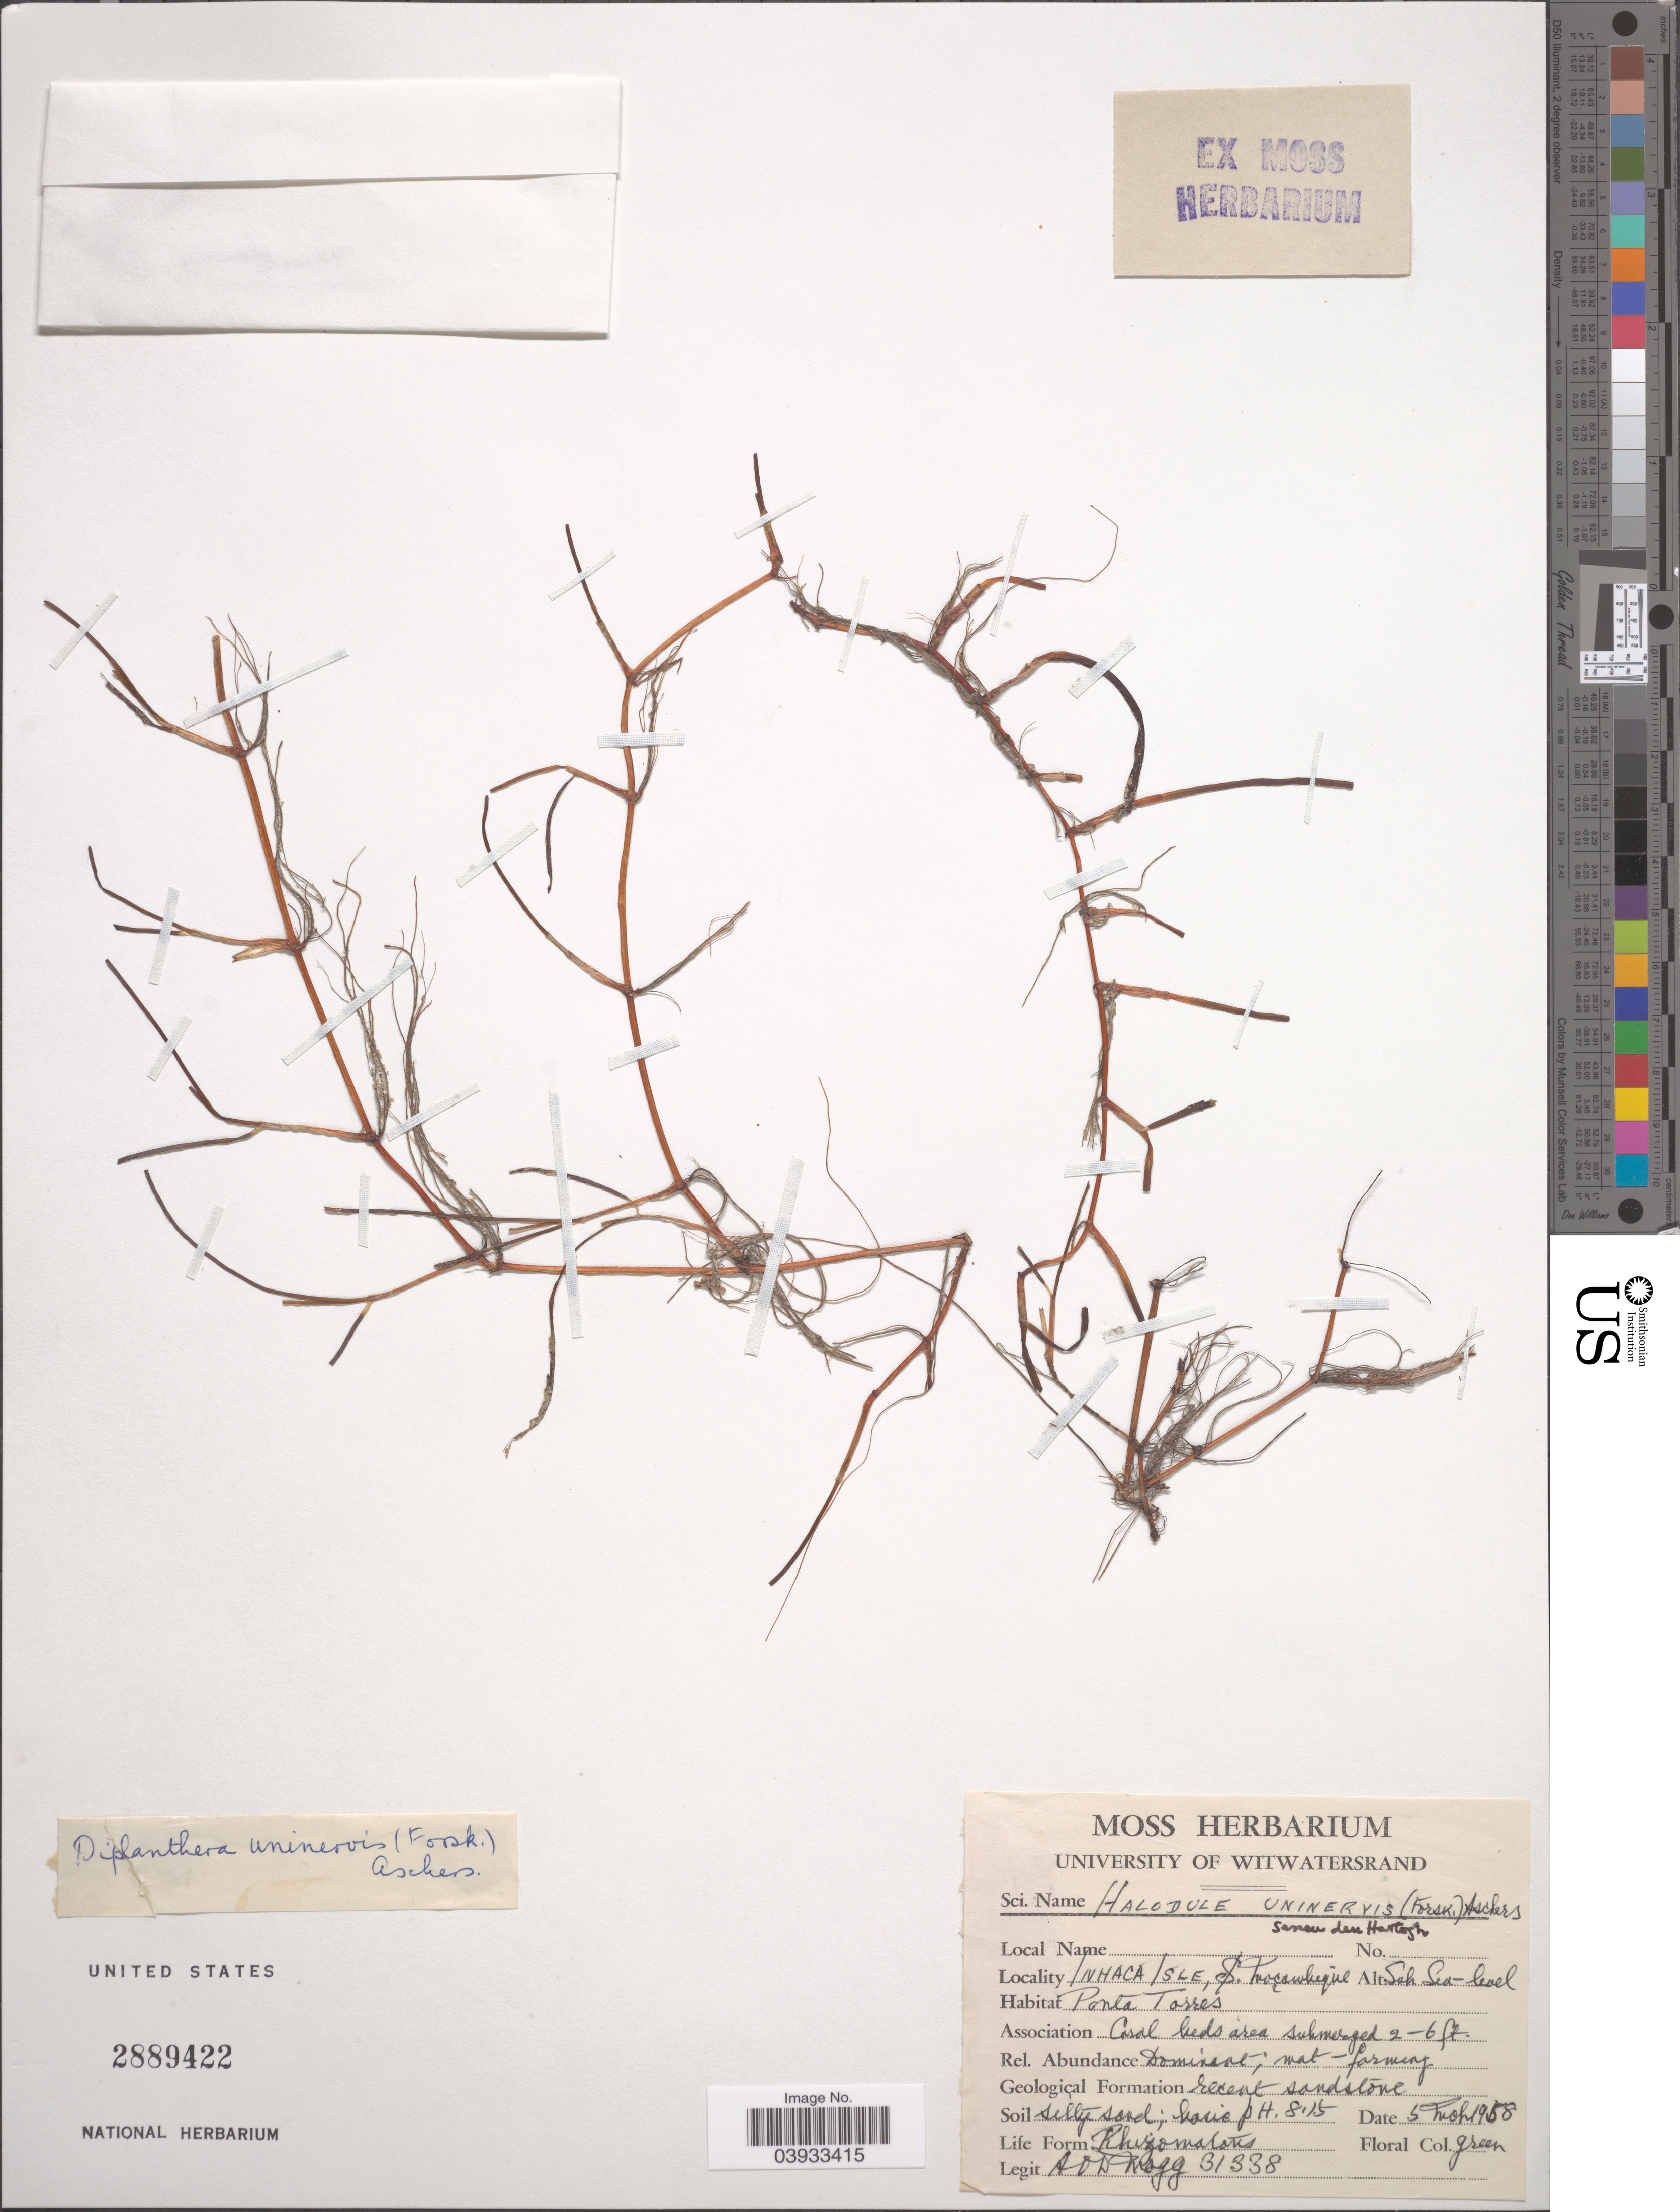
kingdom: Plantae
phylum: Tracheophyta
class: Liliopsida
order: Alismatales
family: Cymodoceaceae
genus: Halodule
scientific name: Halodule uninervis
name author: (Forssk.) Asch.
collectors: A. O. Mogg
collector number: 31338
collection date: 1958-03-05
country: Mozambique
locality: Inhaca Isle, S. Moçambique. Ponta Torres.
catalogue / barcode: US 2889422